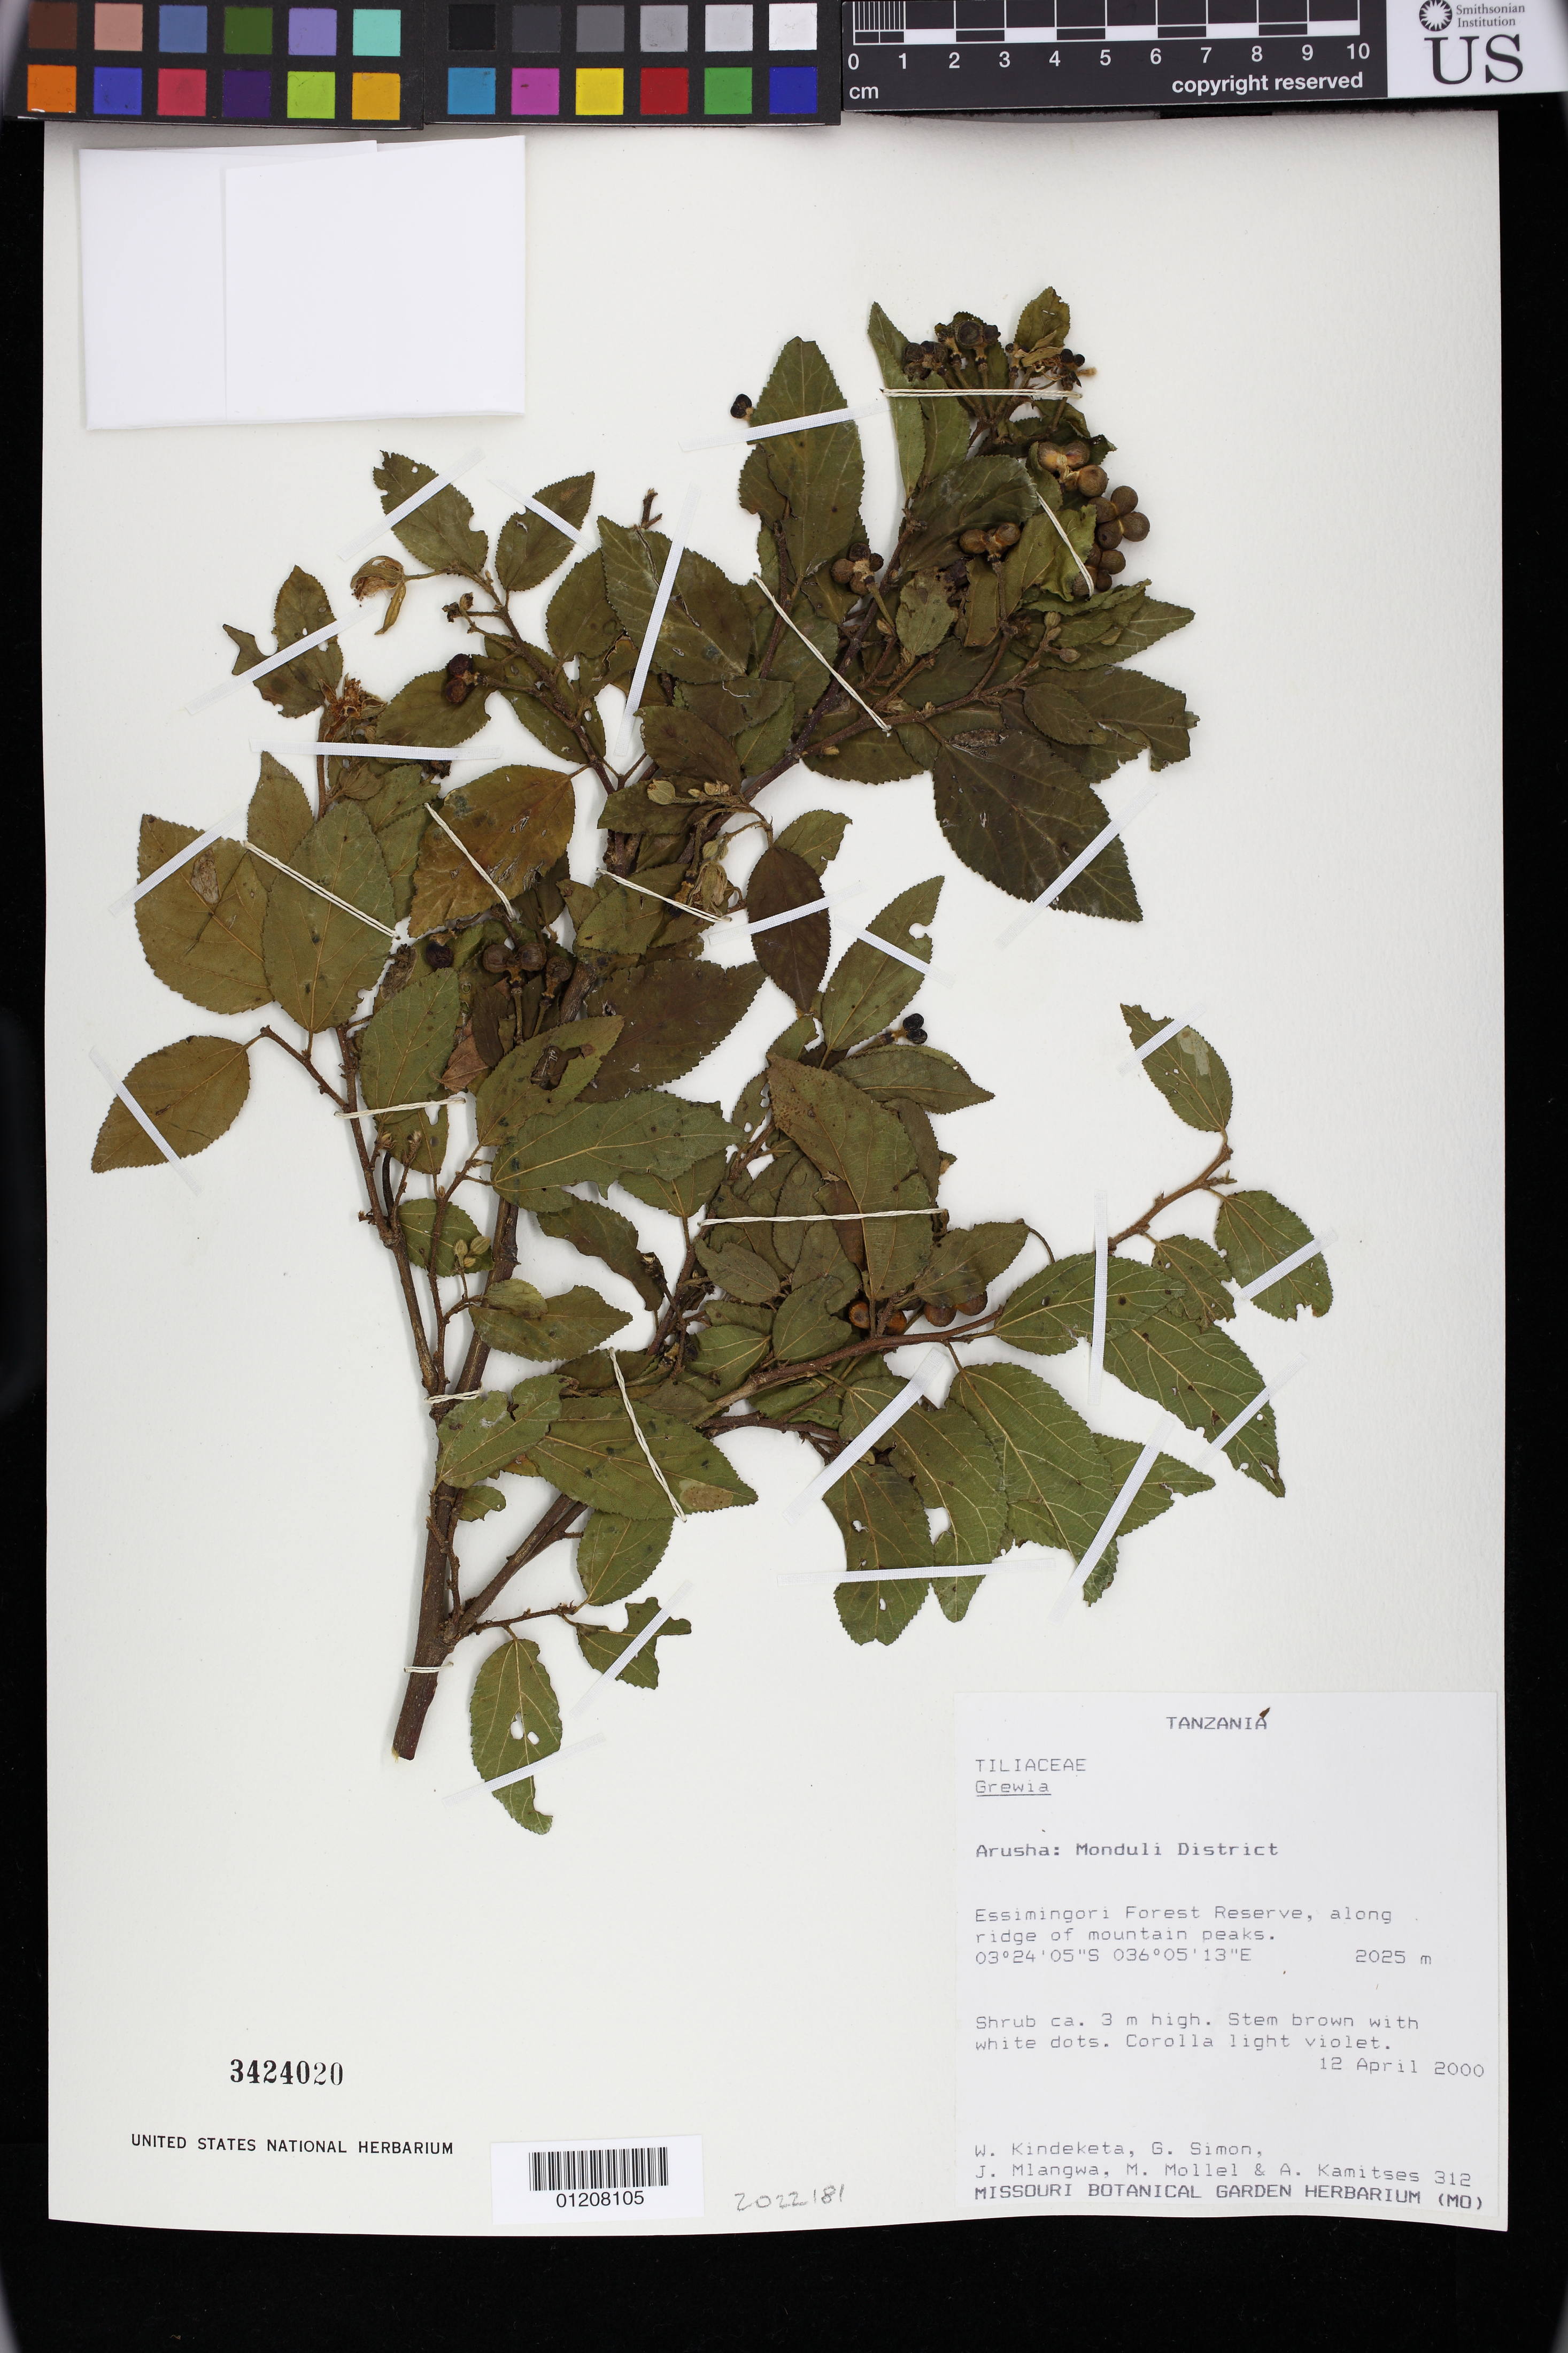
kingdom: Plantae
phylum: Tracheophyta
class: Magnoliopsida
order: Malvales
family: Malvaceae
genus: Grewia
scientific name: Grewia sp.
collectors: W. Kindeketa, G. Simon, J. Mlangwa, M. Mollel & A. Kamitses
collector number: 312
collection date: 2000-04-12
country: Tanzania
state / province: Arusha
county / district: Monduli District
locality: Essimingori Forest Reserve, ridge of mountain peaks.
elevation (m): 2025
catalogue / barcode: US 3424020